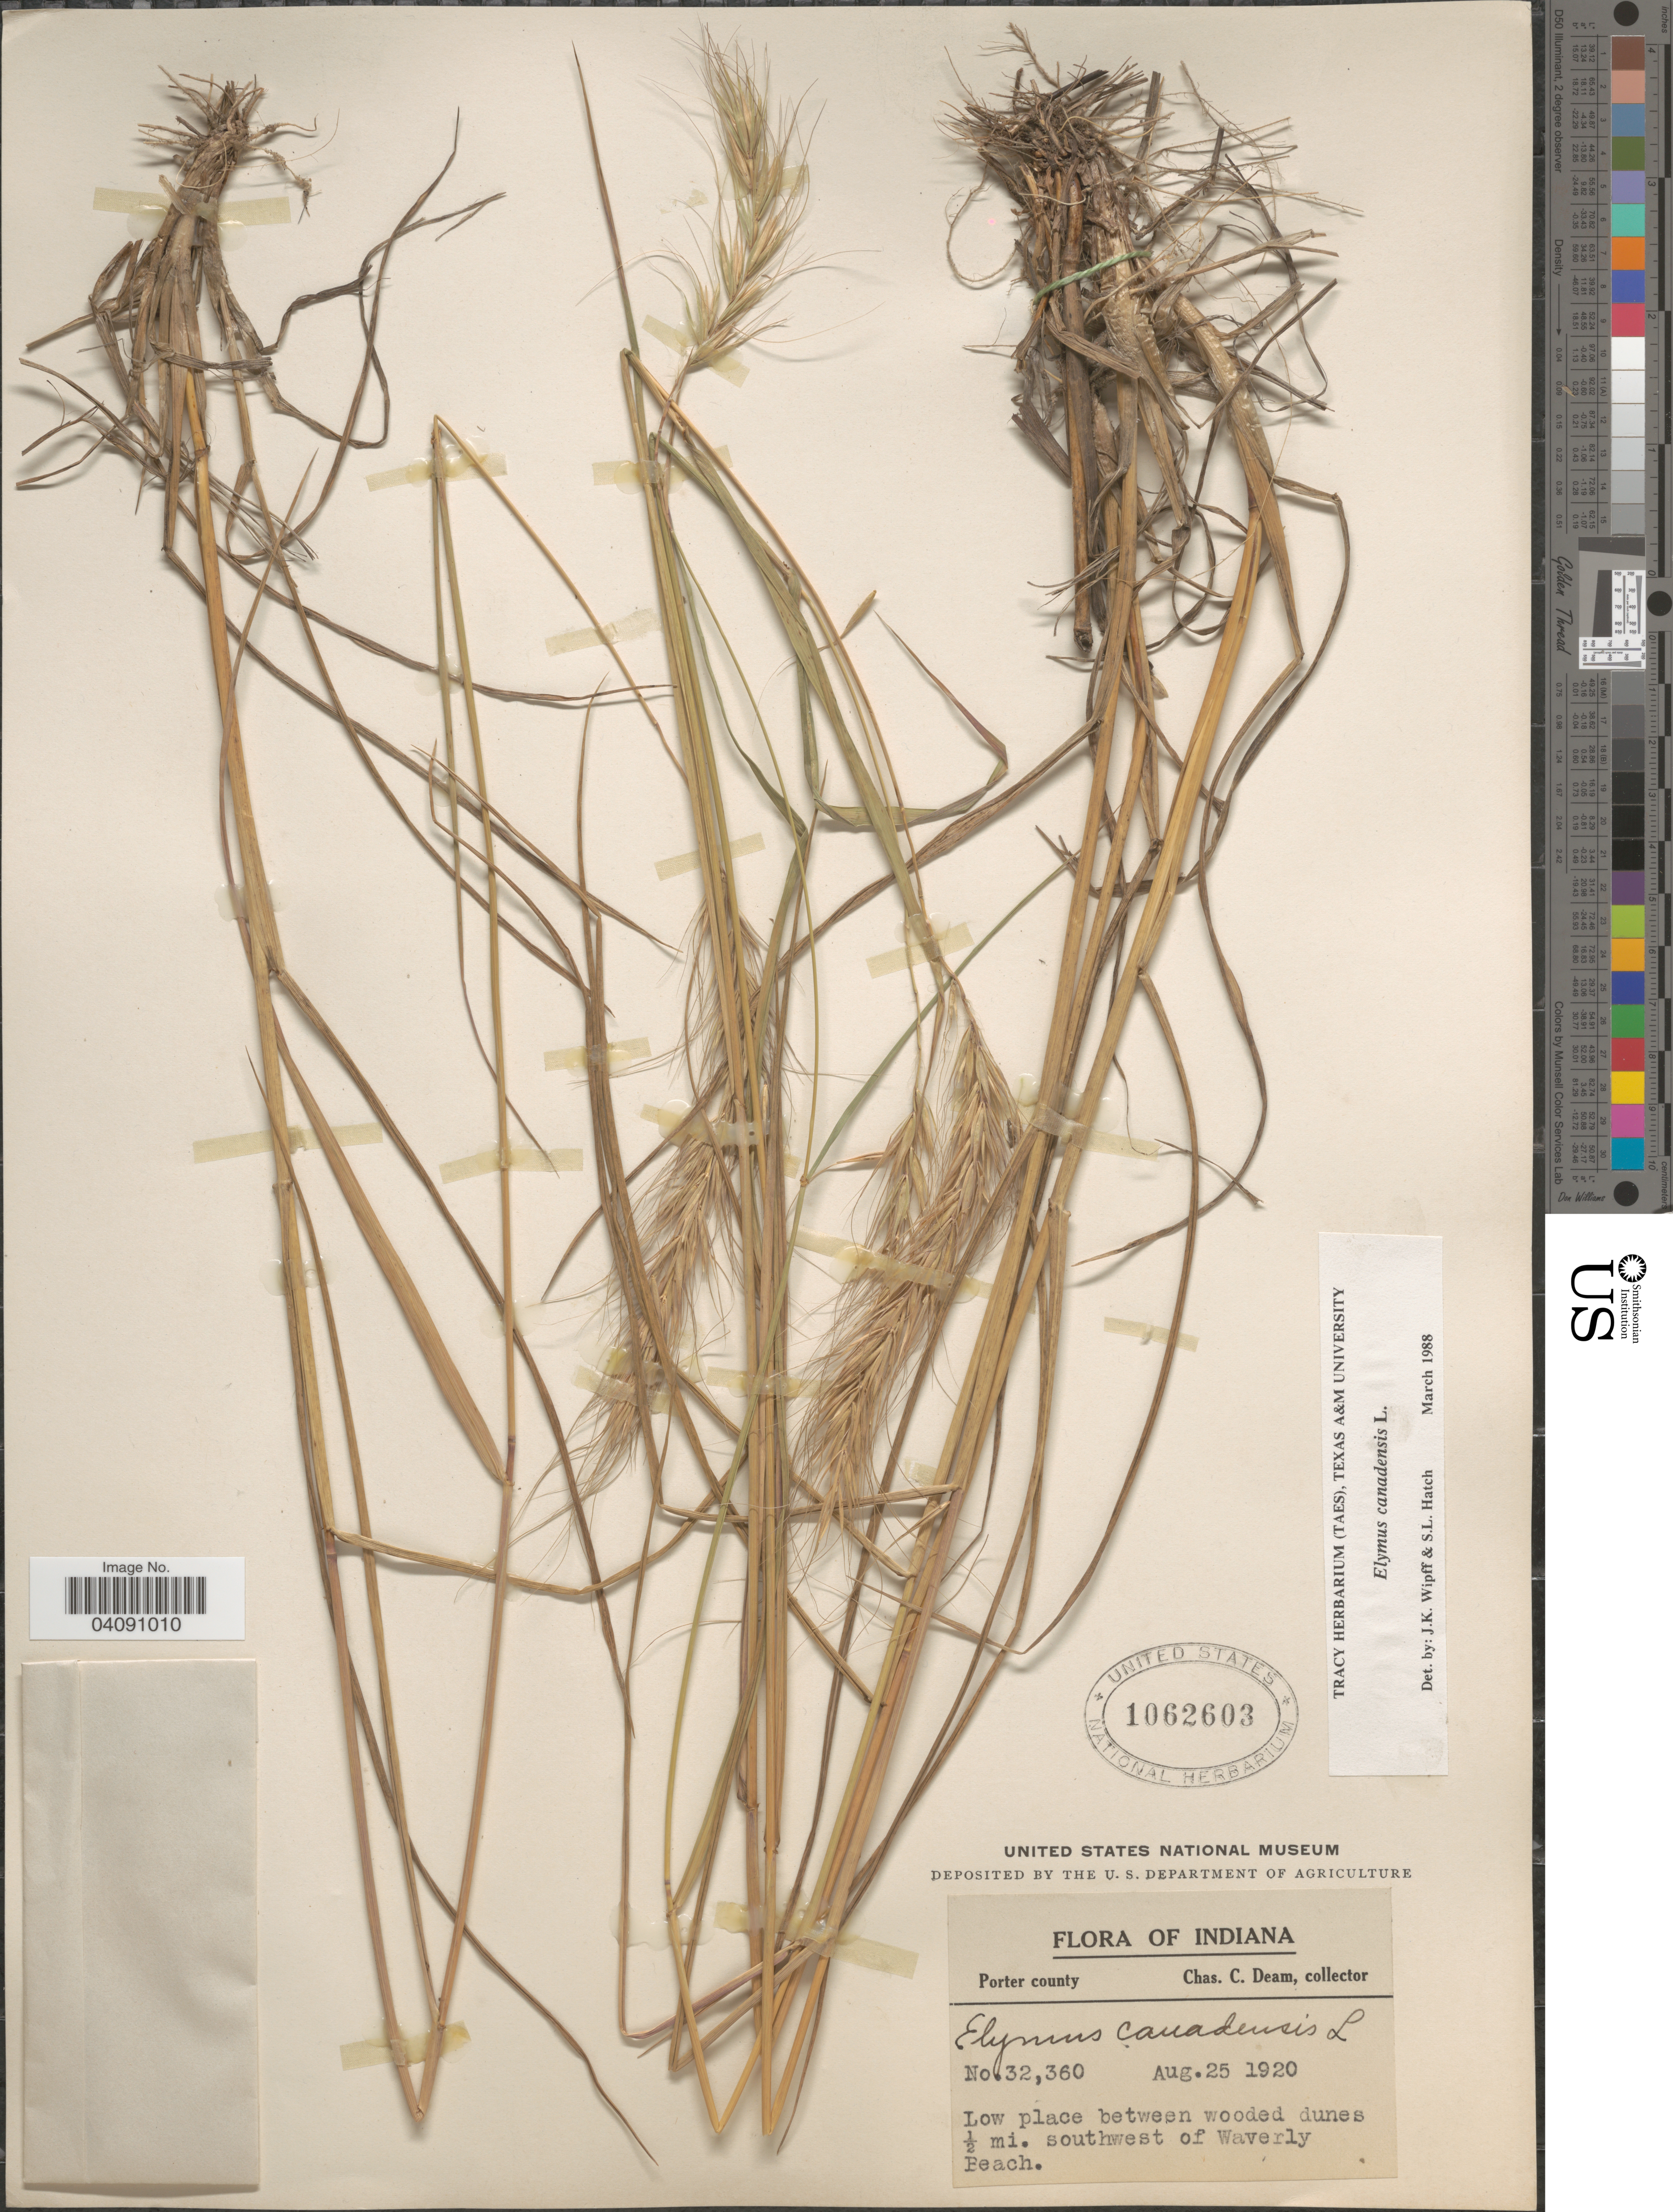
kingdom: Plantae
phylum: Tracheophyta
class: Liliopsida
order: Poales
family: Poaceae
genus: Elymus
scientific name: Elymus canadensis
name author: L.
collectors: C. C. Deam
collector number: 32360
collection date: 1920-08-25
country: United States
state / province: Indiana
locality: Porter county. Low place between wooded dunes ½ mi. southwest of Waverly Beach.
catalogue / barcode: US 1062603